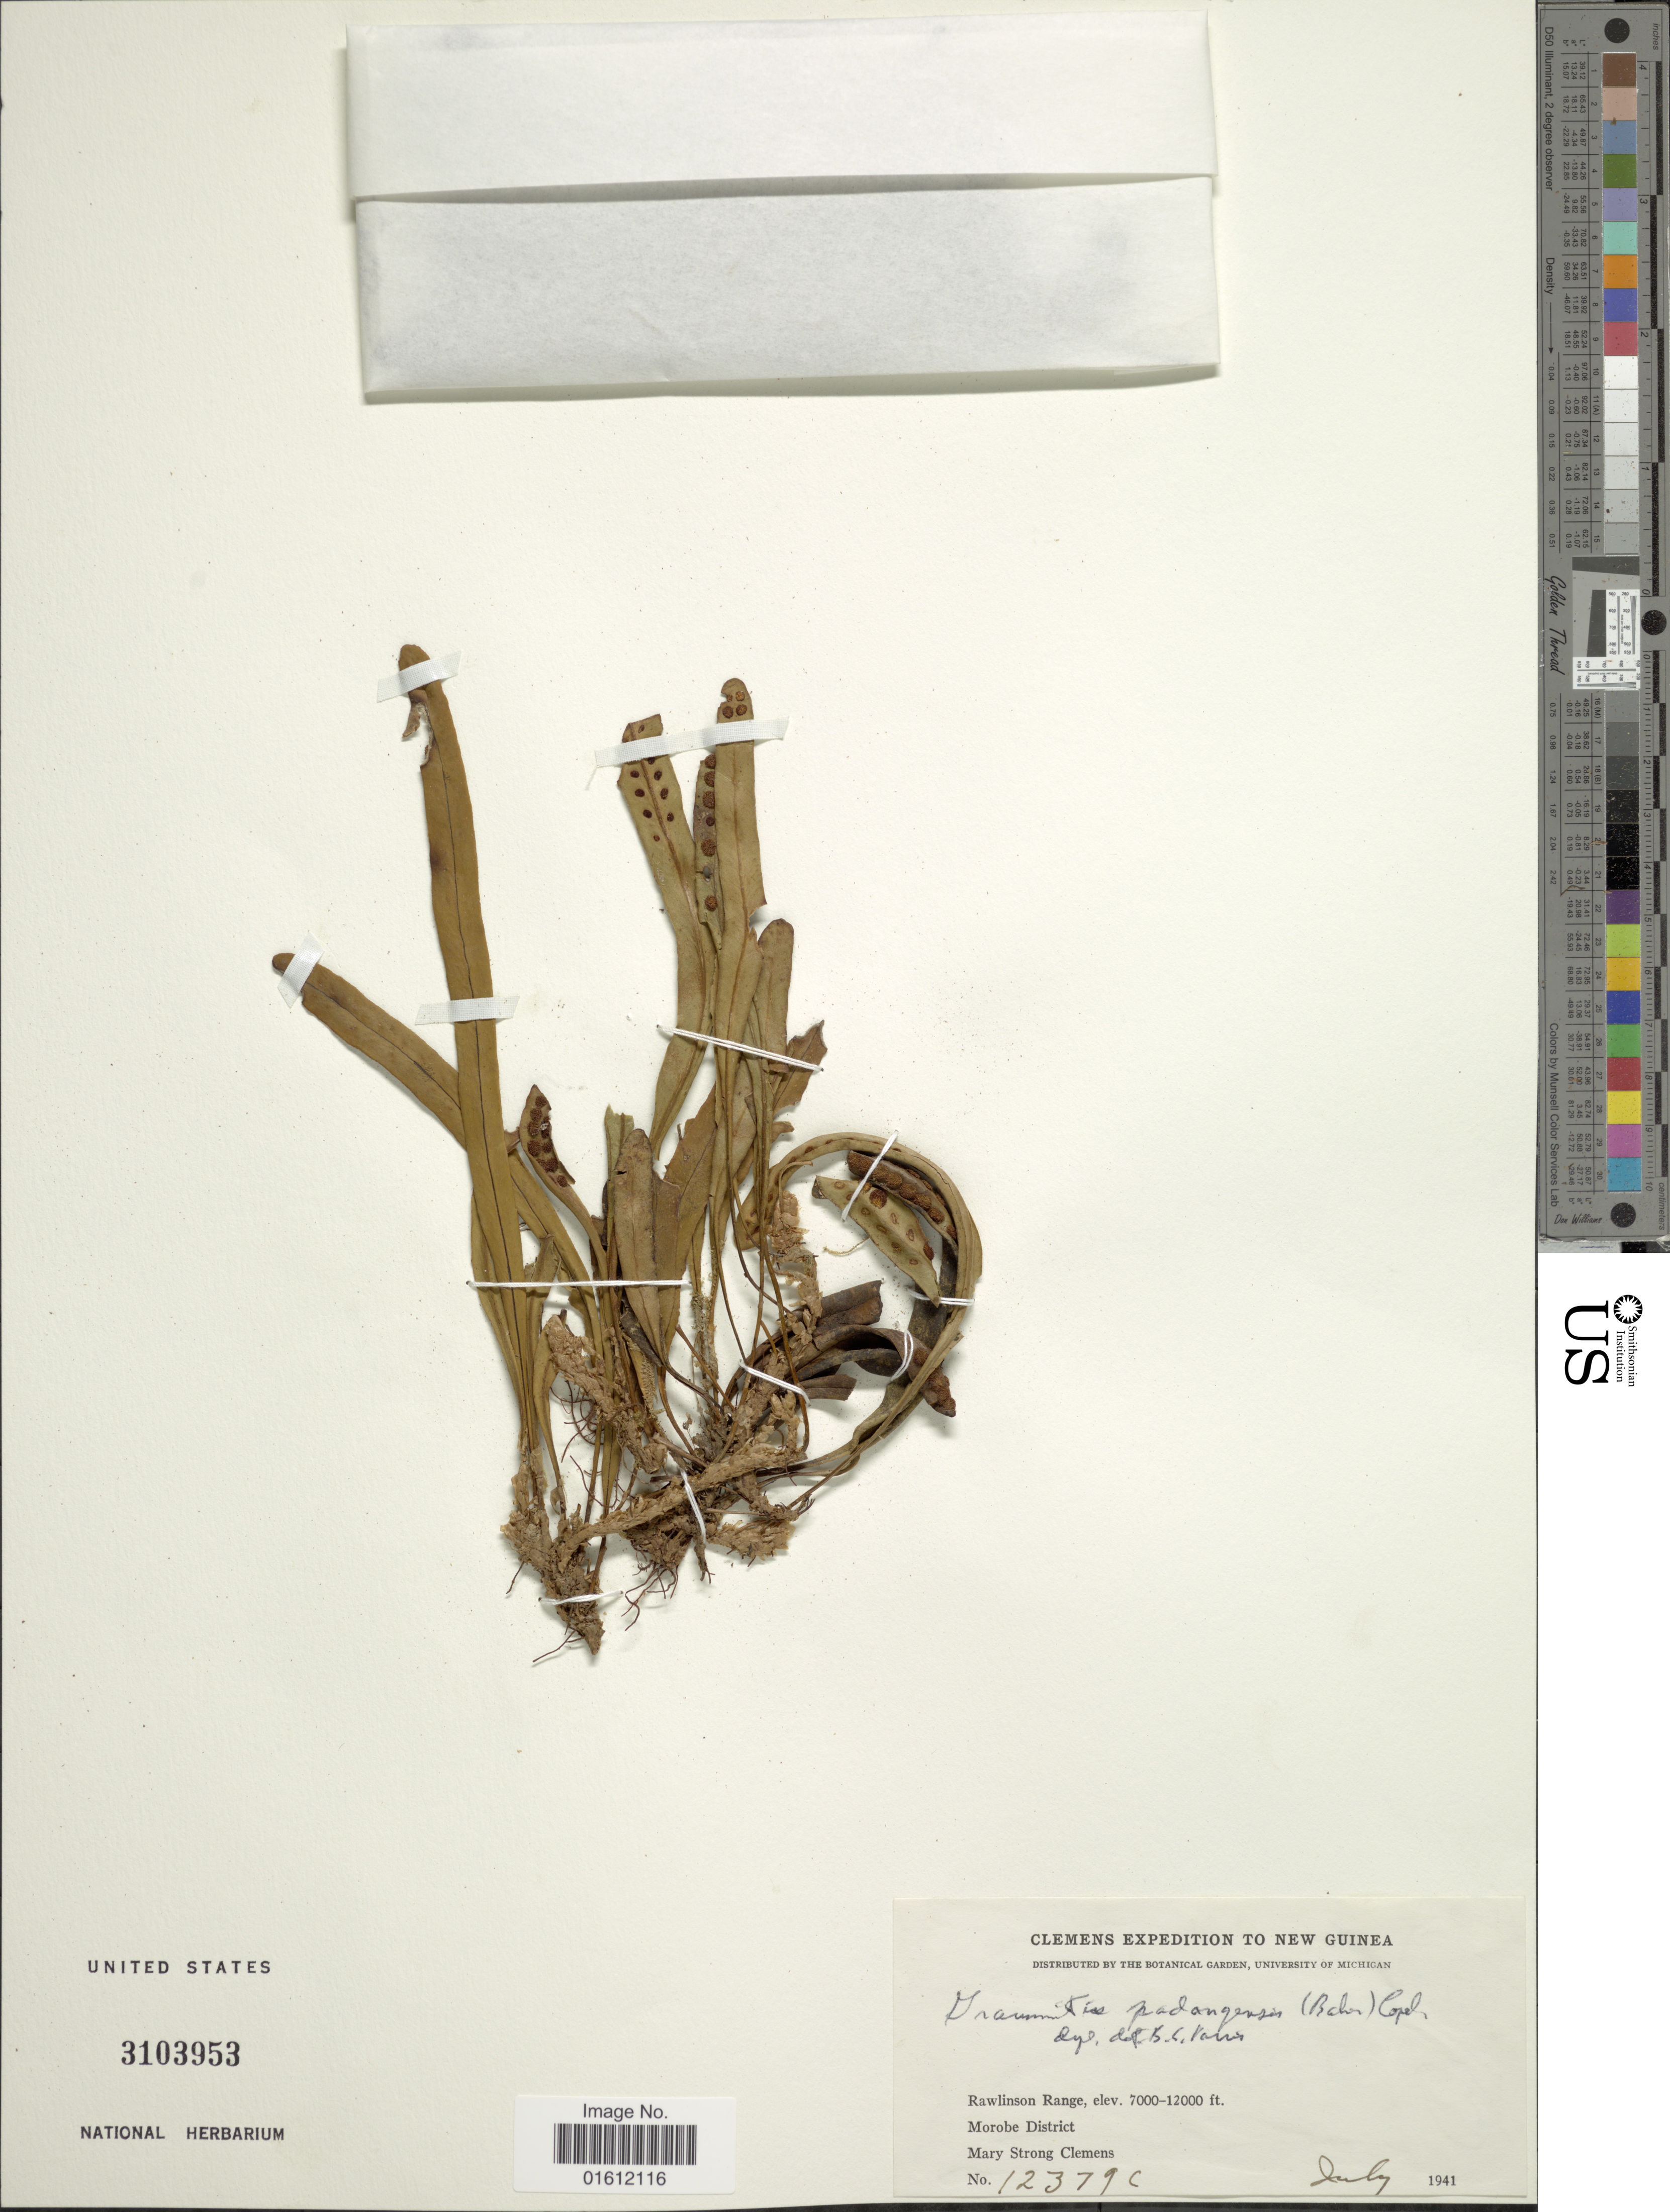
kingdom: Plantae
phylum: Tracheophyta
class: Polypodiopsida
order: Polypodiales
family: Polypodiaceae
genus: Oreogrammitis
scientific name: Oreogrammitis padangensis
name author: (Baker) Parris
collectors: M. S. Clemens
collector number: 12379C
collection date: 1941-07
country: Papua New Guinea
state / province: Morobe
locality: Rawlinson Range, Morobe District, New Guinea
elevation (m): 2134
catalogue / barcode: US 3103953